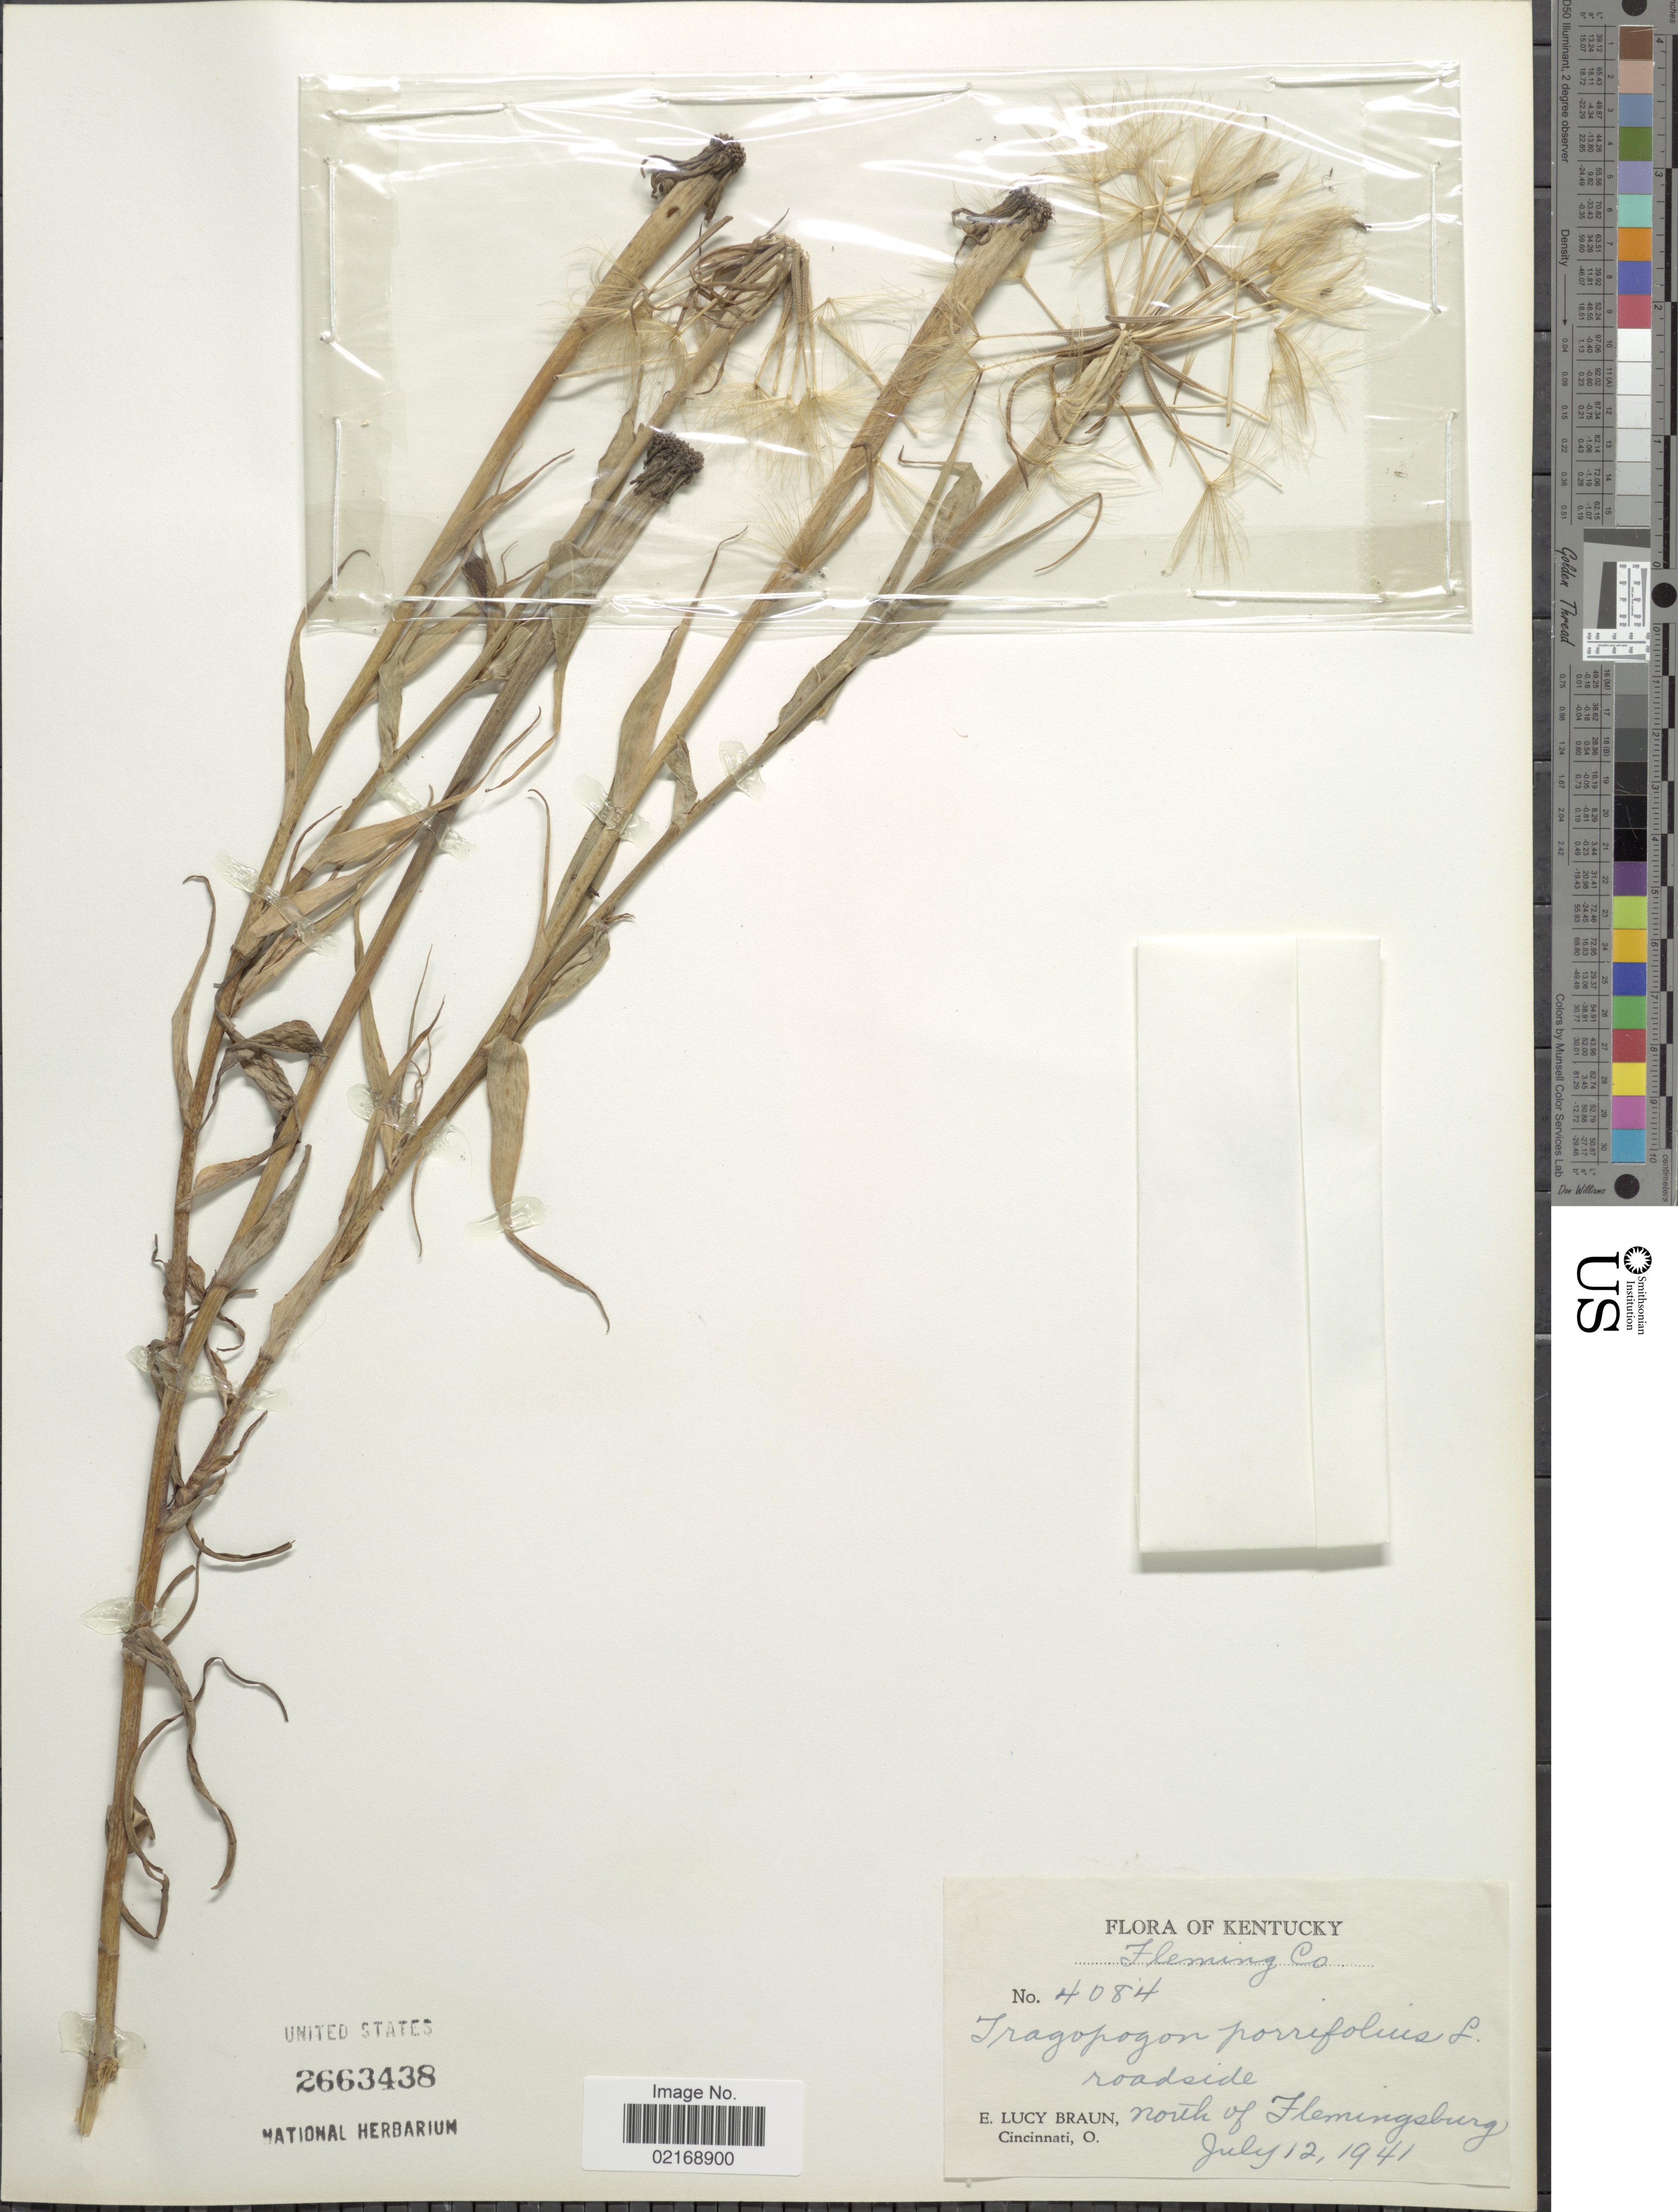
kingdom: Plantae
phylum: Tracheophyta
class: Magnoliopsida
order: Asterales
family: Asteraceae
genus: Tragopogon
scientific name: Tragopogon porrifolius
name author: L.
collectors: E. L. Braun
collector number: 4084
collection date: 1941-07-12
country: United States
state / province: Kentucky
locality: Fleming Co. north of Flemingsbury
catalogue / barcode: US 2663438